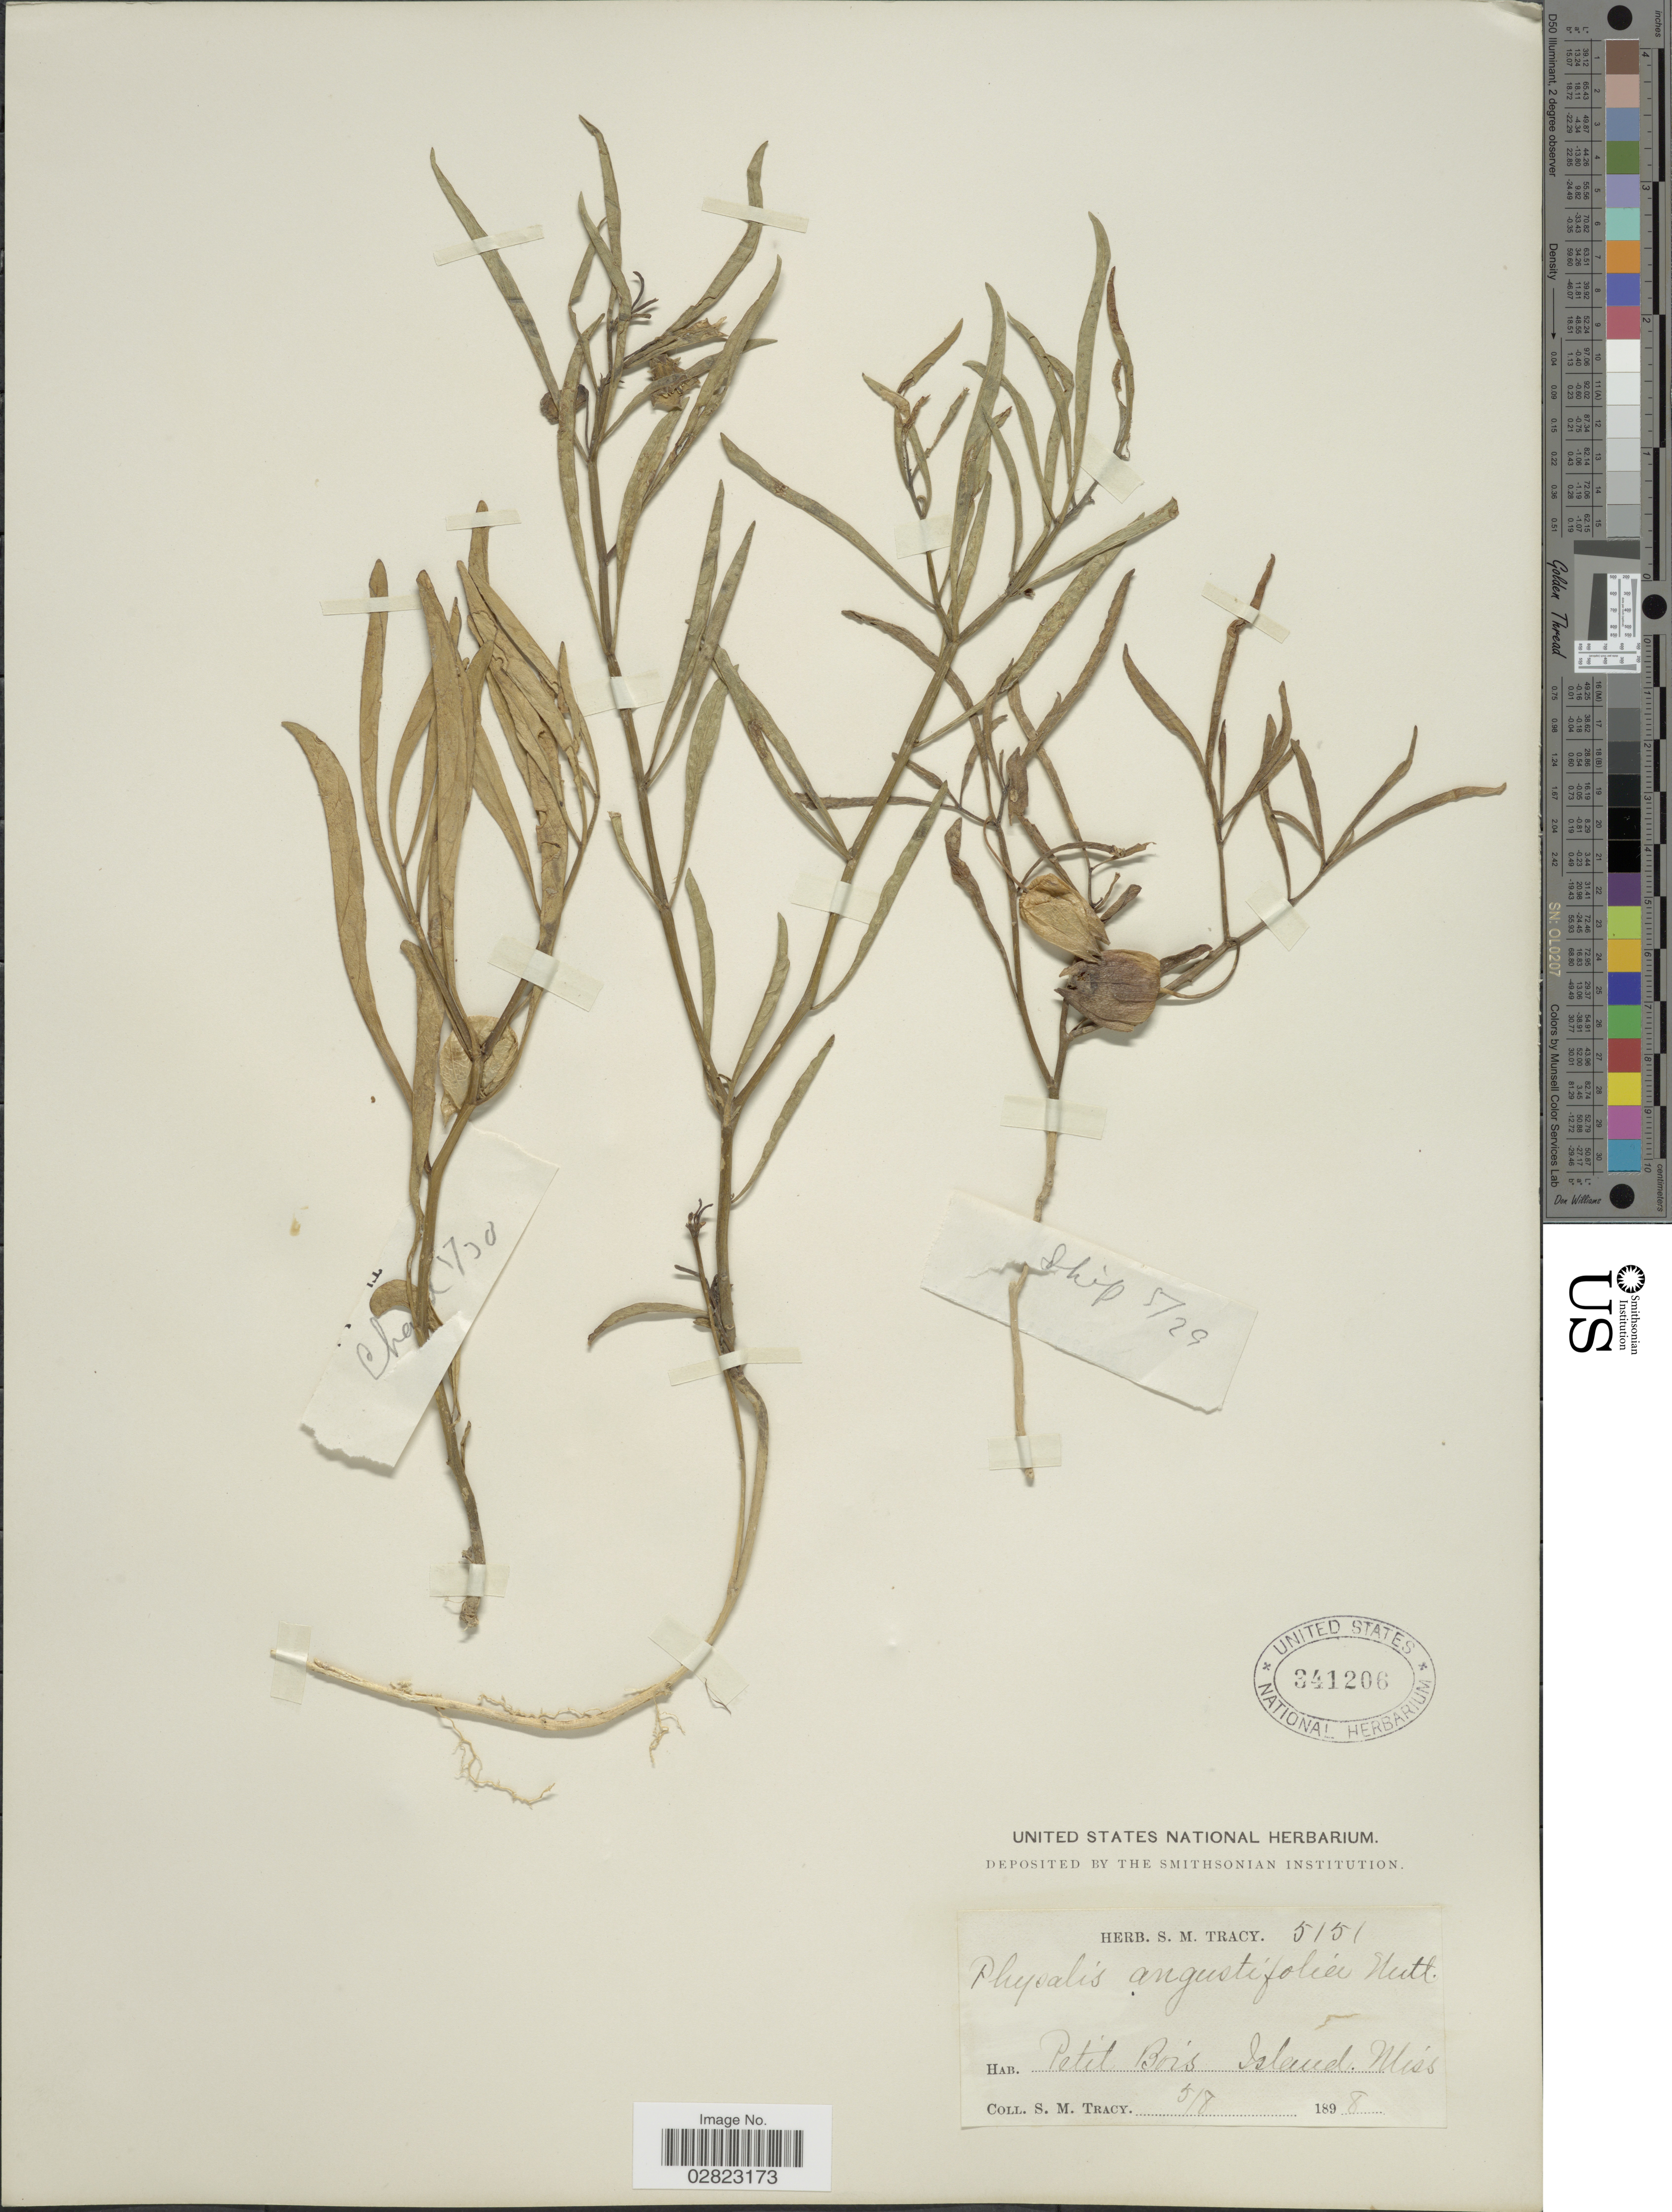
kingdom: Plantae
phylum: Tracheophyta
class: Magnoliopsida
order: Solanales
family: Solanaceae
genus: Physalis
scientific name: Physalis angustifolia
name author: Nutt.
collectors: S. M. Tracy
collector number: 5151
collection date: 1898-05-08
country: United States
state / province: Mississippi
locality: Petit Bois Island.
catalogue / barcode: US 341206